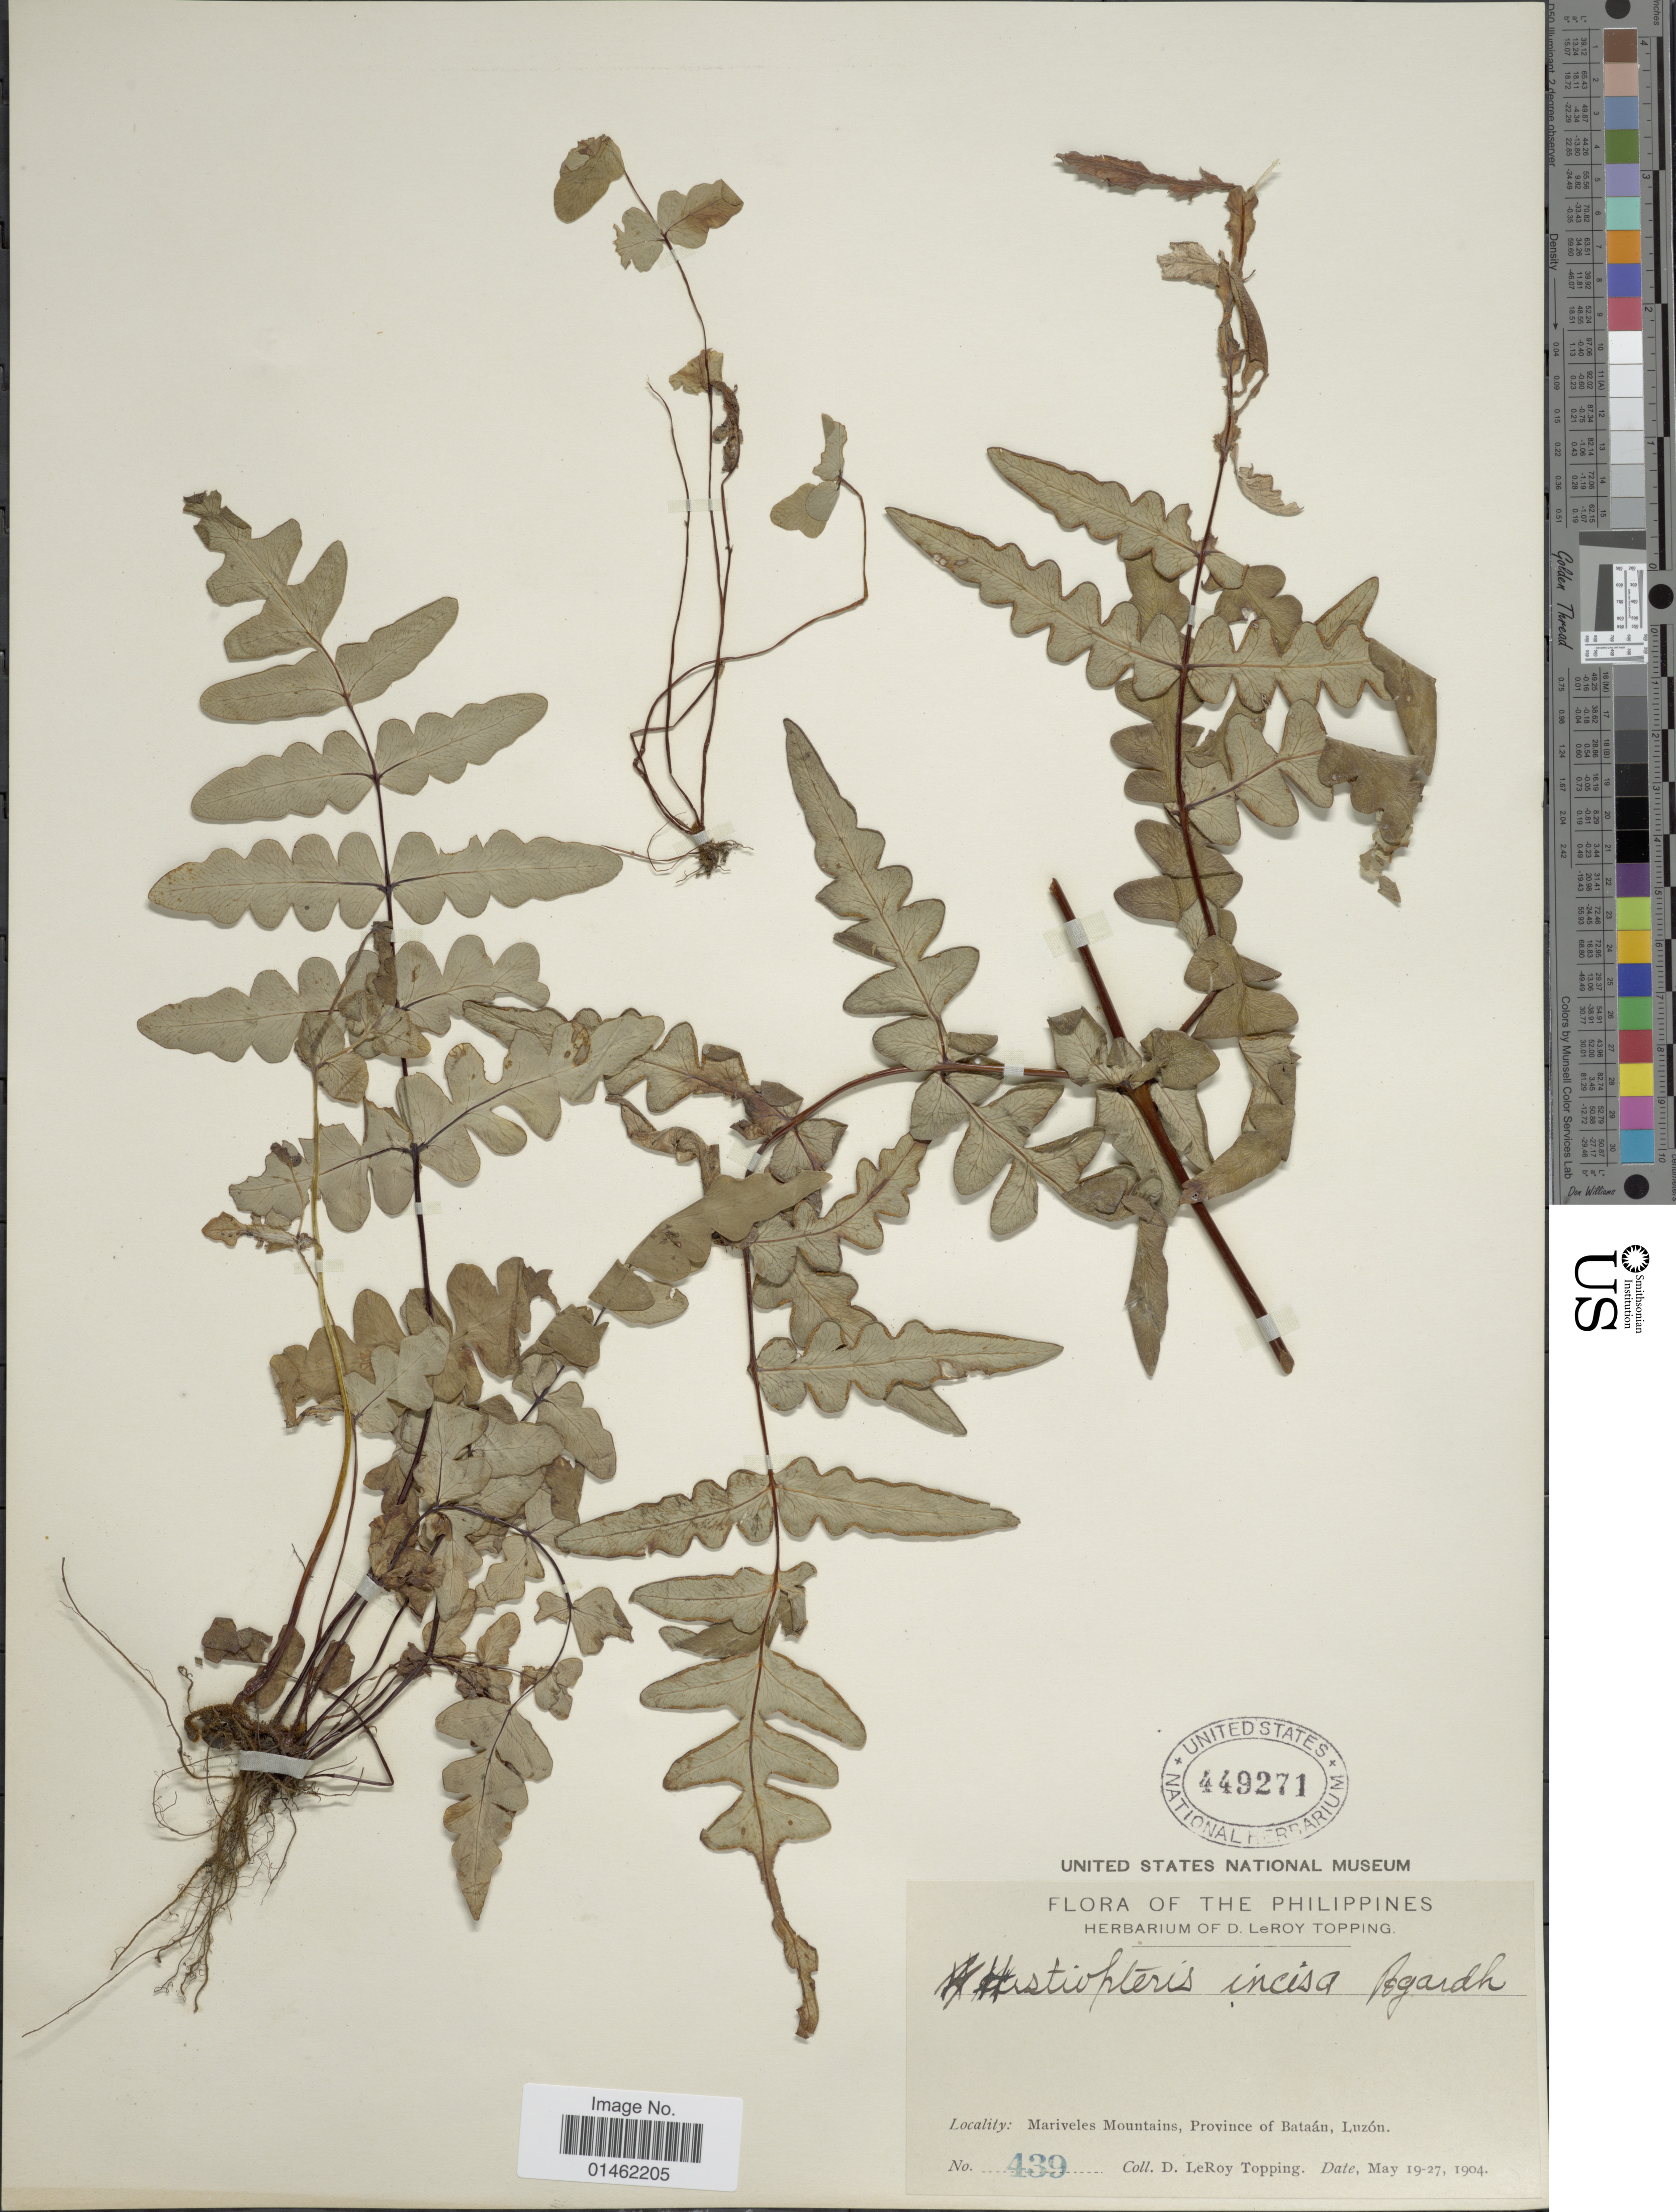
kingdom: Plantae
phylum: Tracheophyta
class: Polypodiopsida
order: Polypodiales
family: Dennstaedtiaceae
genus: Histiopteris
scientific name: Histiopteris incisa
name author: (Thunb.) J. Sm.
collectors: D. L. Topping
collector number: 439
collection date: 1904-05-19/1904-05-27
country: Philippines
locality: Mariveles Mountains, Province of Bataán, Luzón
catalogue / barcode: US 449271